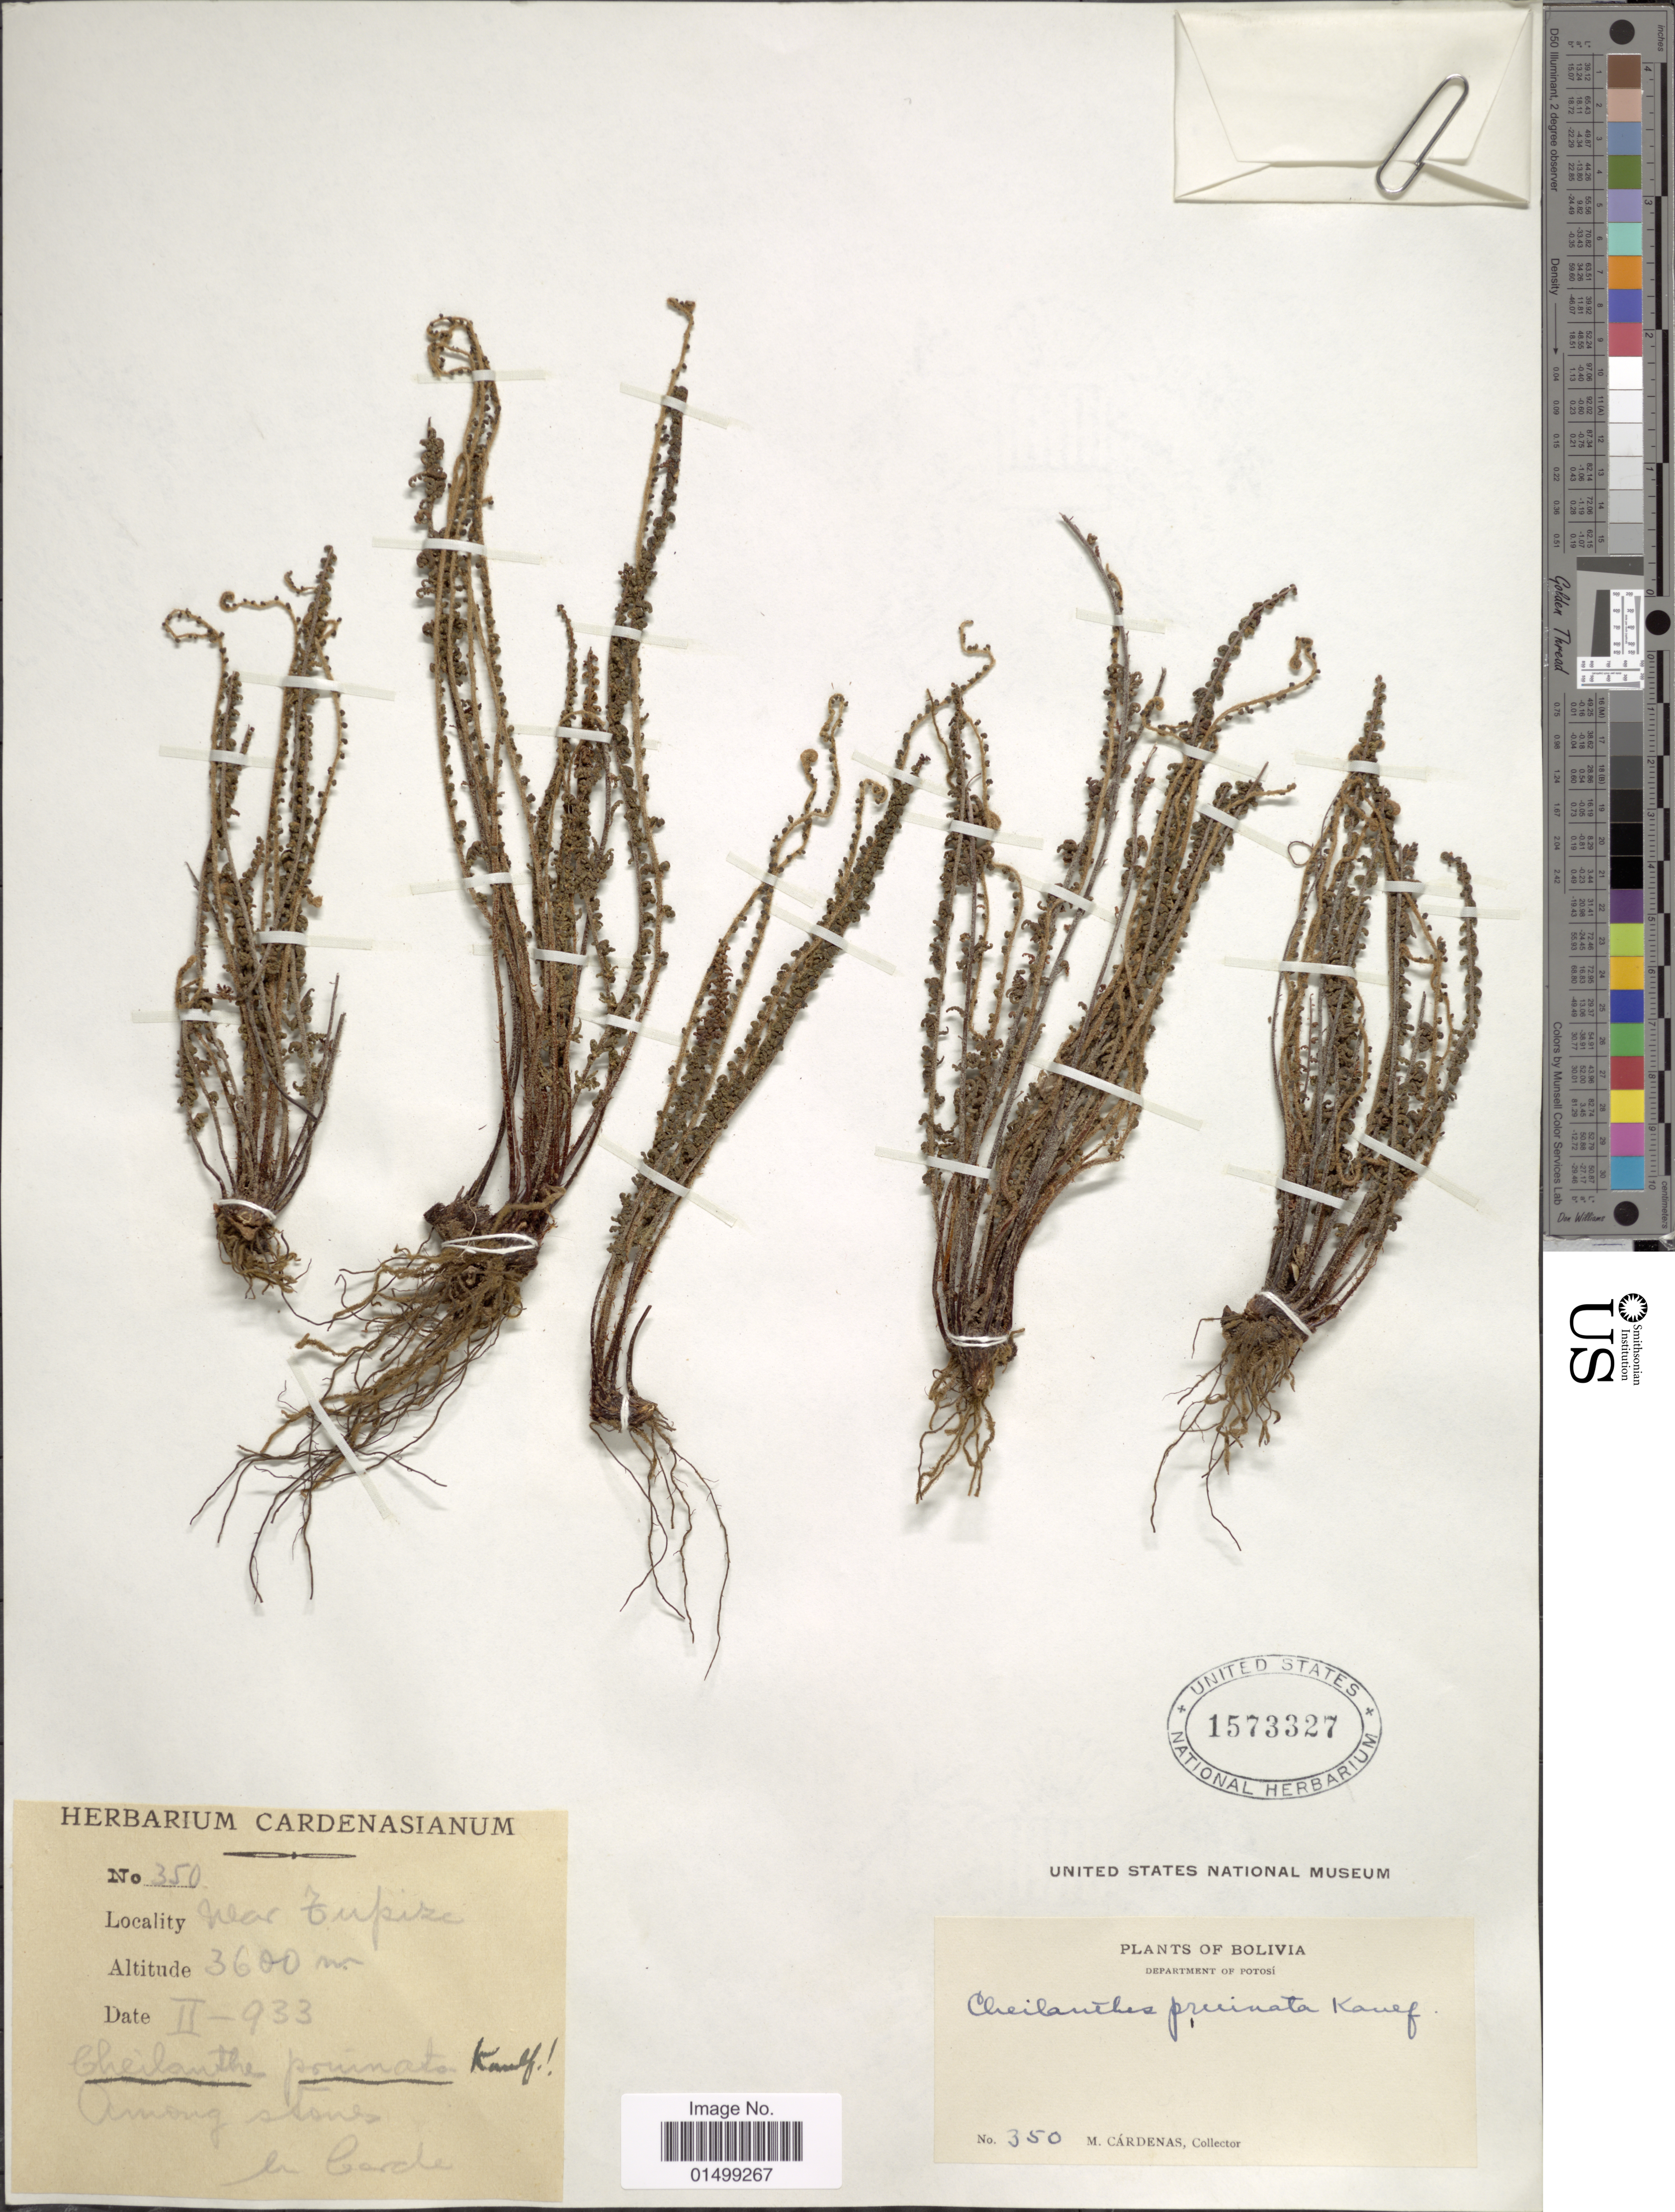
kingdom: Plantae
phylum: Tracheophyta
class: Polypodiopsida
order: Polypodiales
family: Pteridaceae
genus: Cheilanthes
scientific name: Cheilanthes pruinata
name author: Kaulf.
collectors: M. Cárdenas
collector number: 350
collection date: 1933-02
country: Bolivia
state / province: Potosi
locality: Near Tupiza. Among stones.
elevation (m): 3600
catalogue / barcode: US 1573327